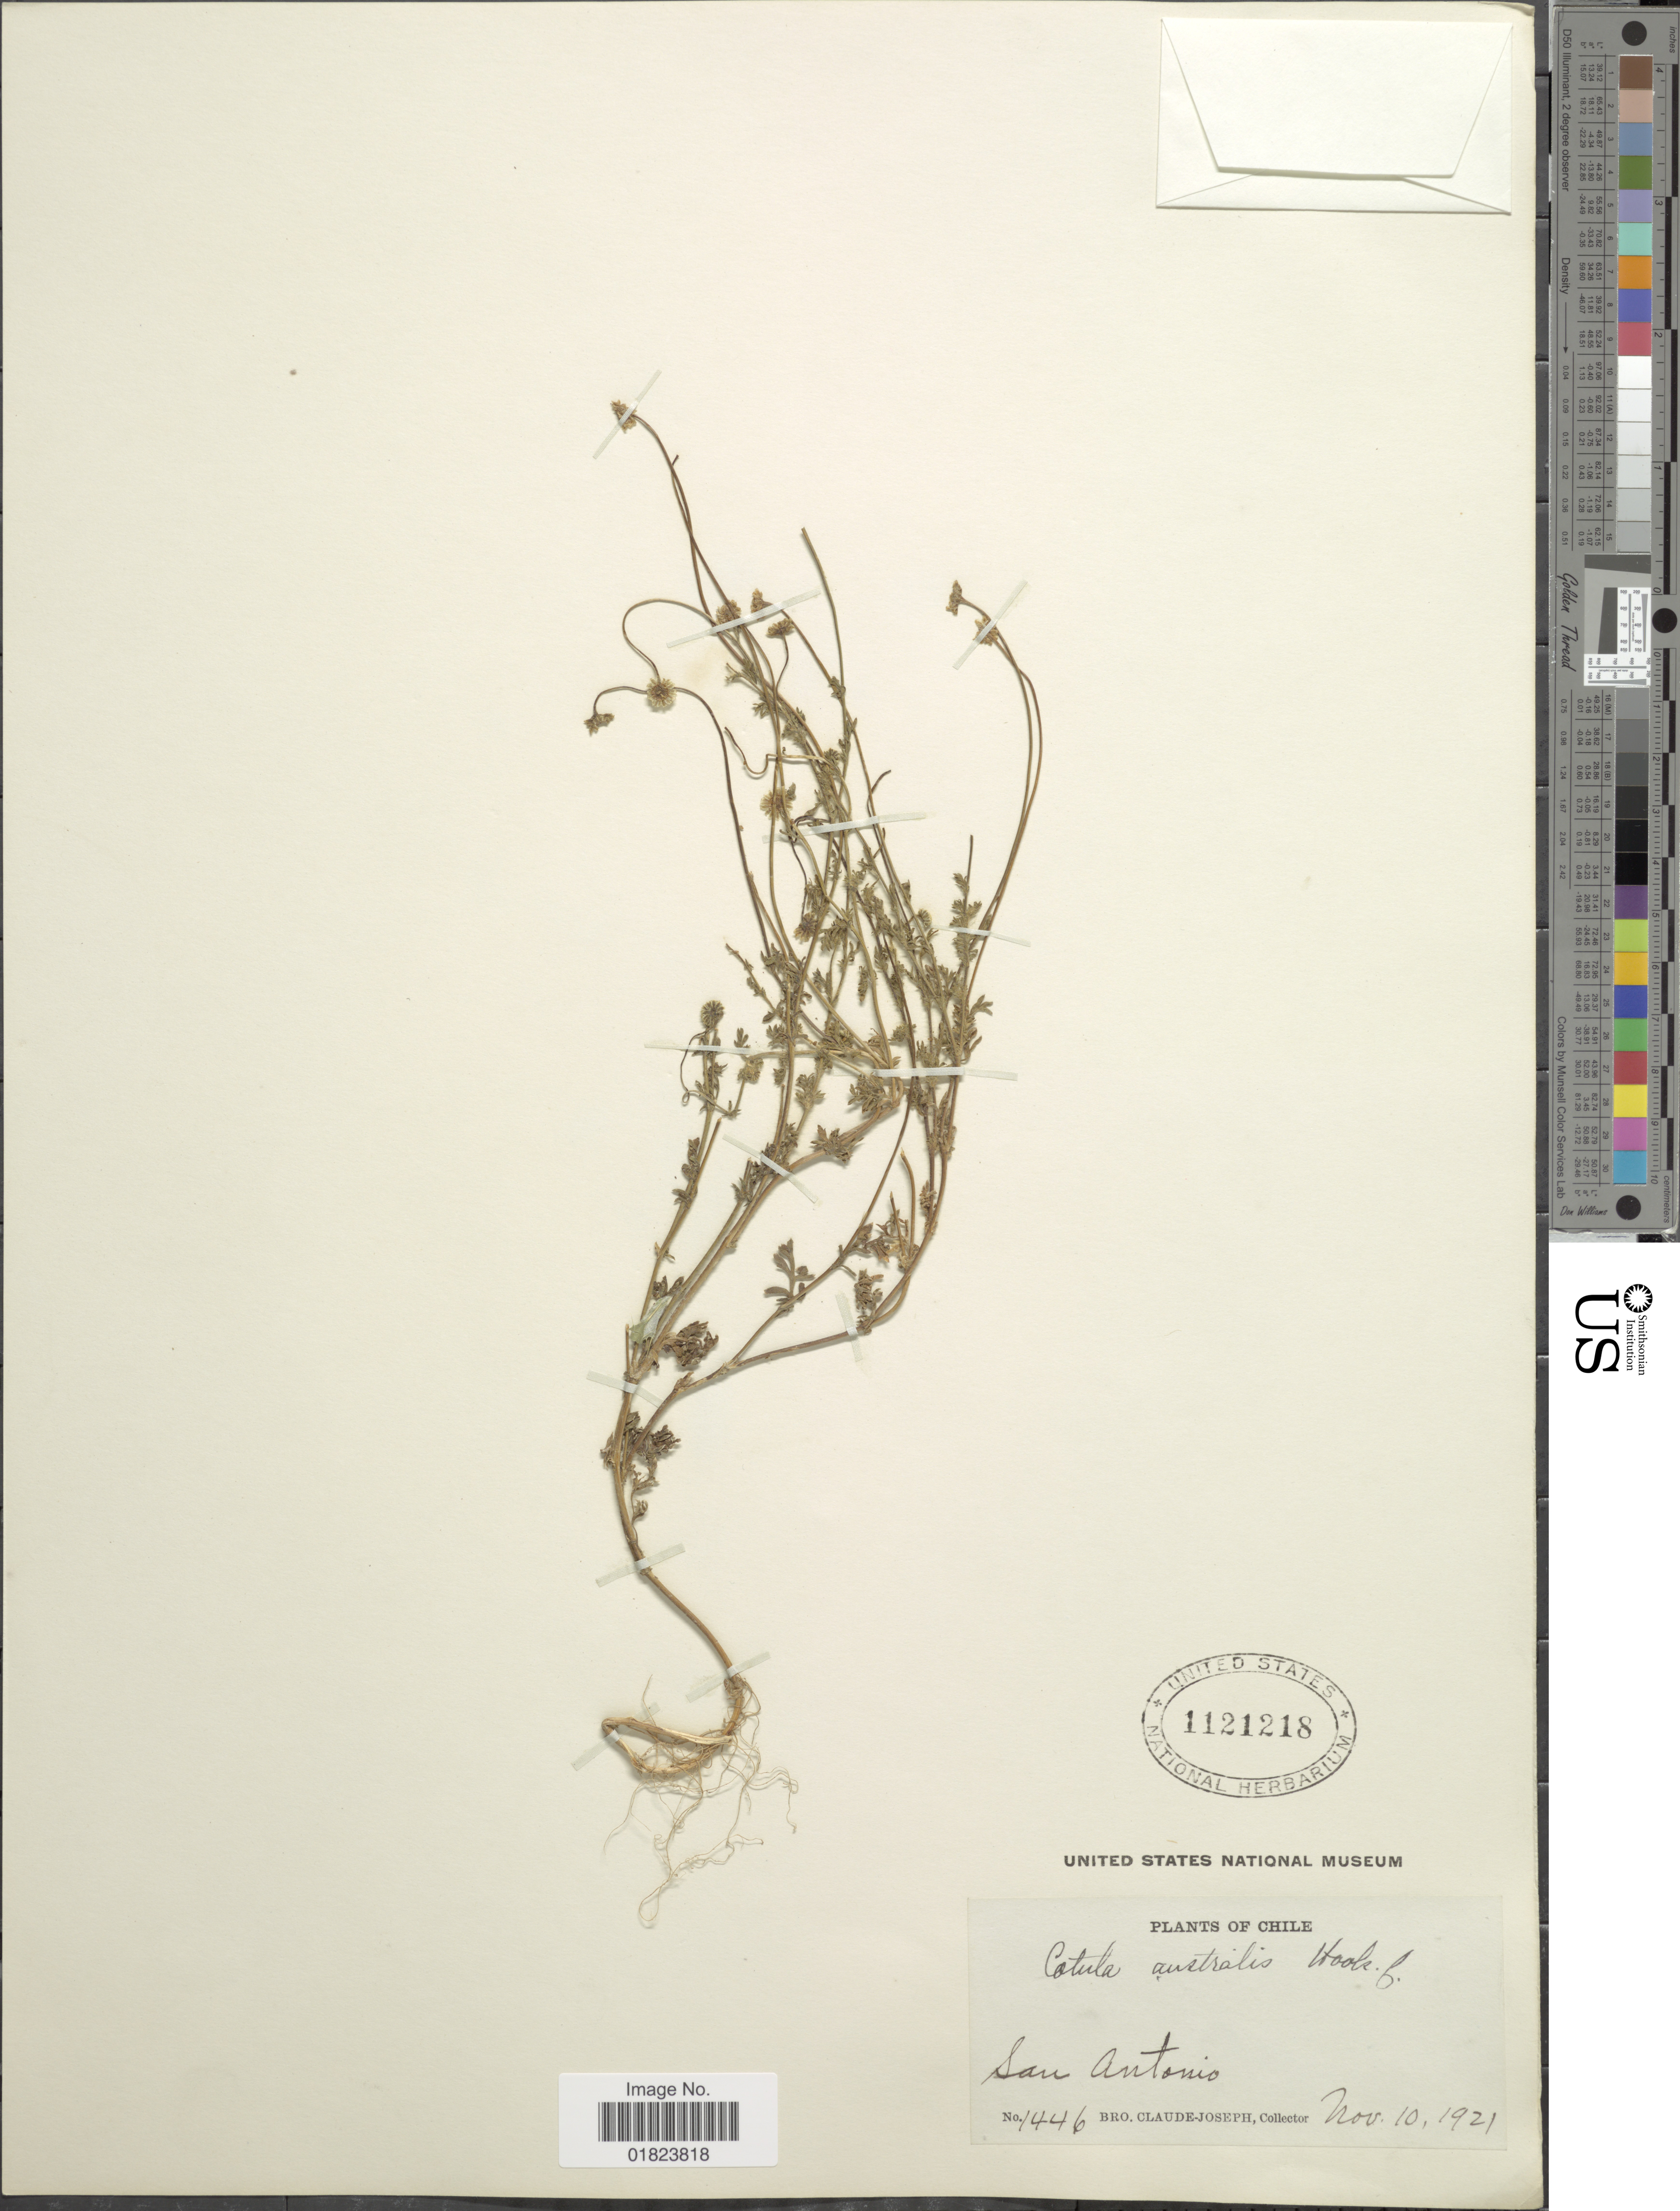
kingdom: Plantae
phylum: Tracheophyta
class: Magnoliopsida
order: Asterales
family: Asteraceae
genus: Cotula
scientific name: Cotula australis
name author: (Sieber ex Spreng.) Hook. f.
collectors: Bro. Claude-Joseph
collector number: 1446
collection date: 1921-11-10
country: Chile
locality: San Antonio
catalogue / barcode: US 1121218